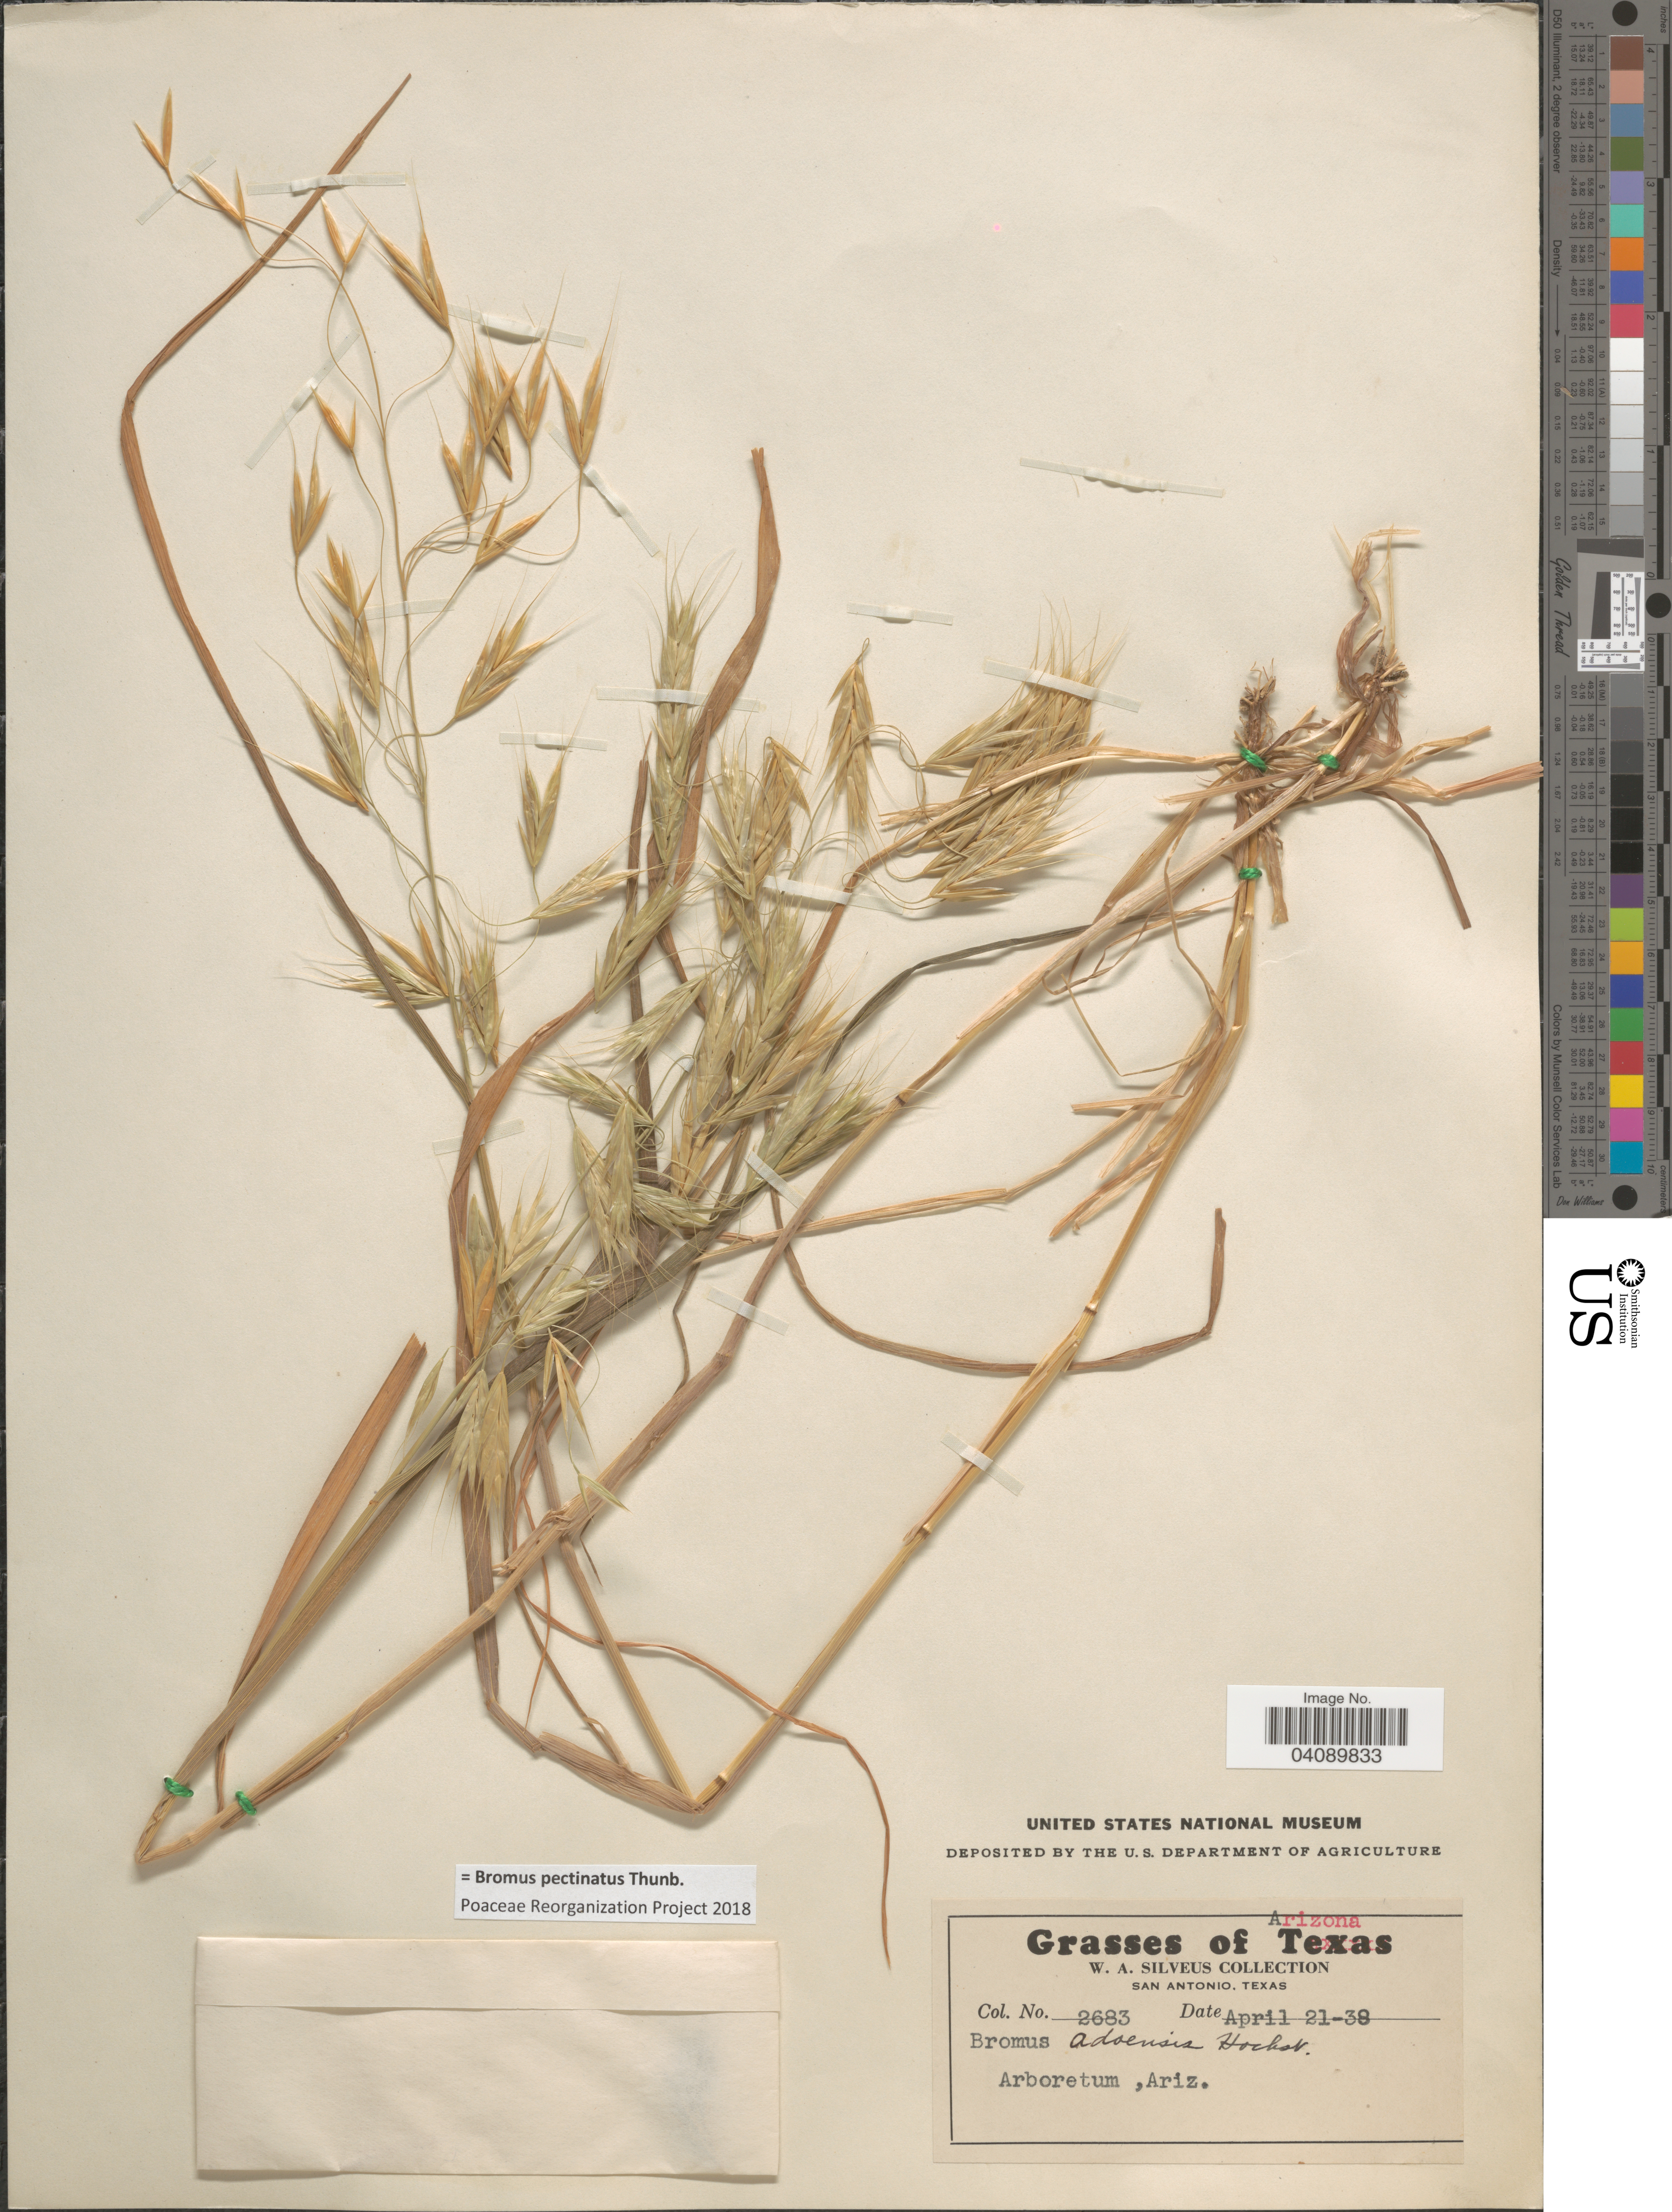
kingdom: Plantae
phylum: Tracheophyta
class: Liliopsida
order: Poales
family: Poaceae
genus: Bromus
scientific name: Bromus pectinatus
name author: Thunb.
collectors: W. Silveus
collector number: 2683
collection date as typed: Transcribed d/m/y: 21/4/38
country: United States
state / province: Arizona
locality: Arboretum.